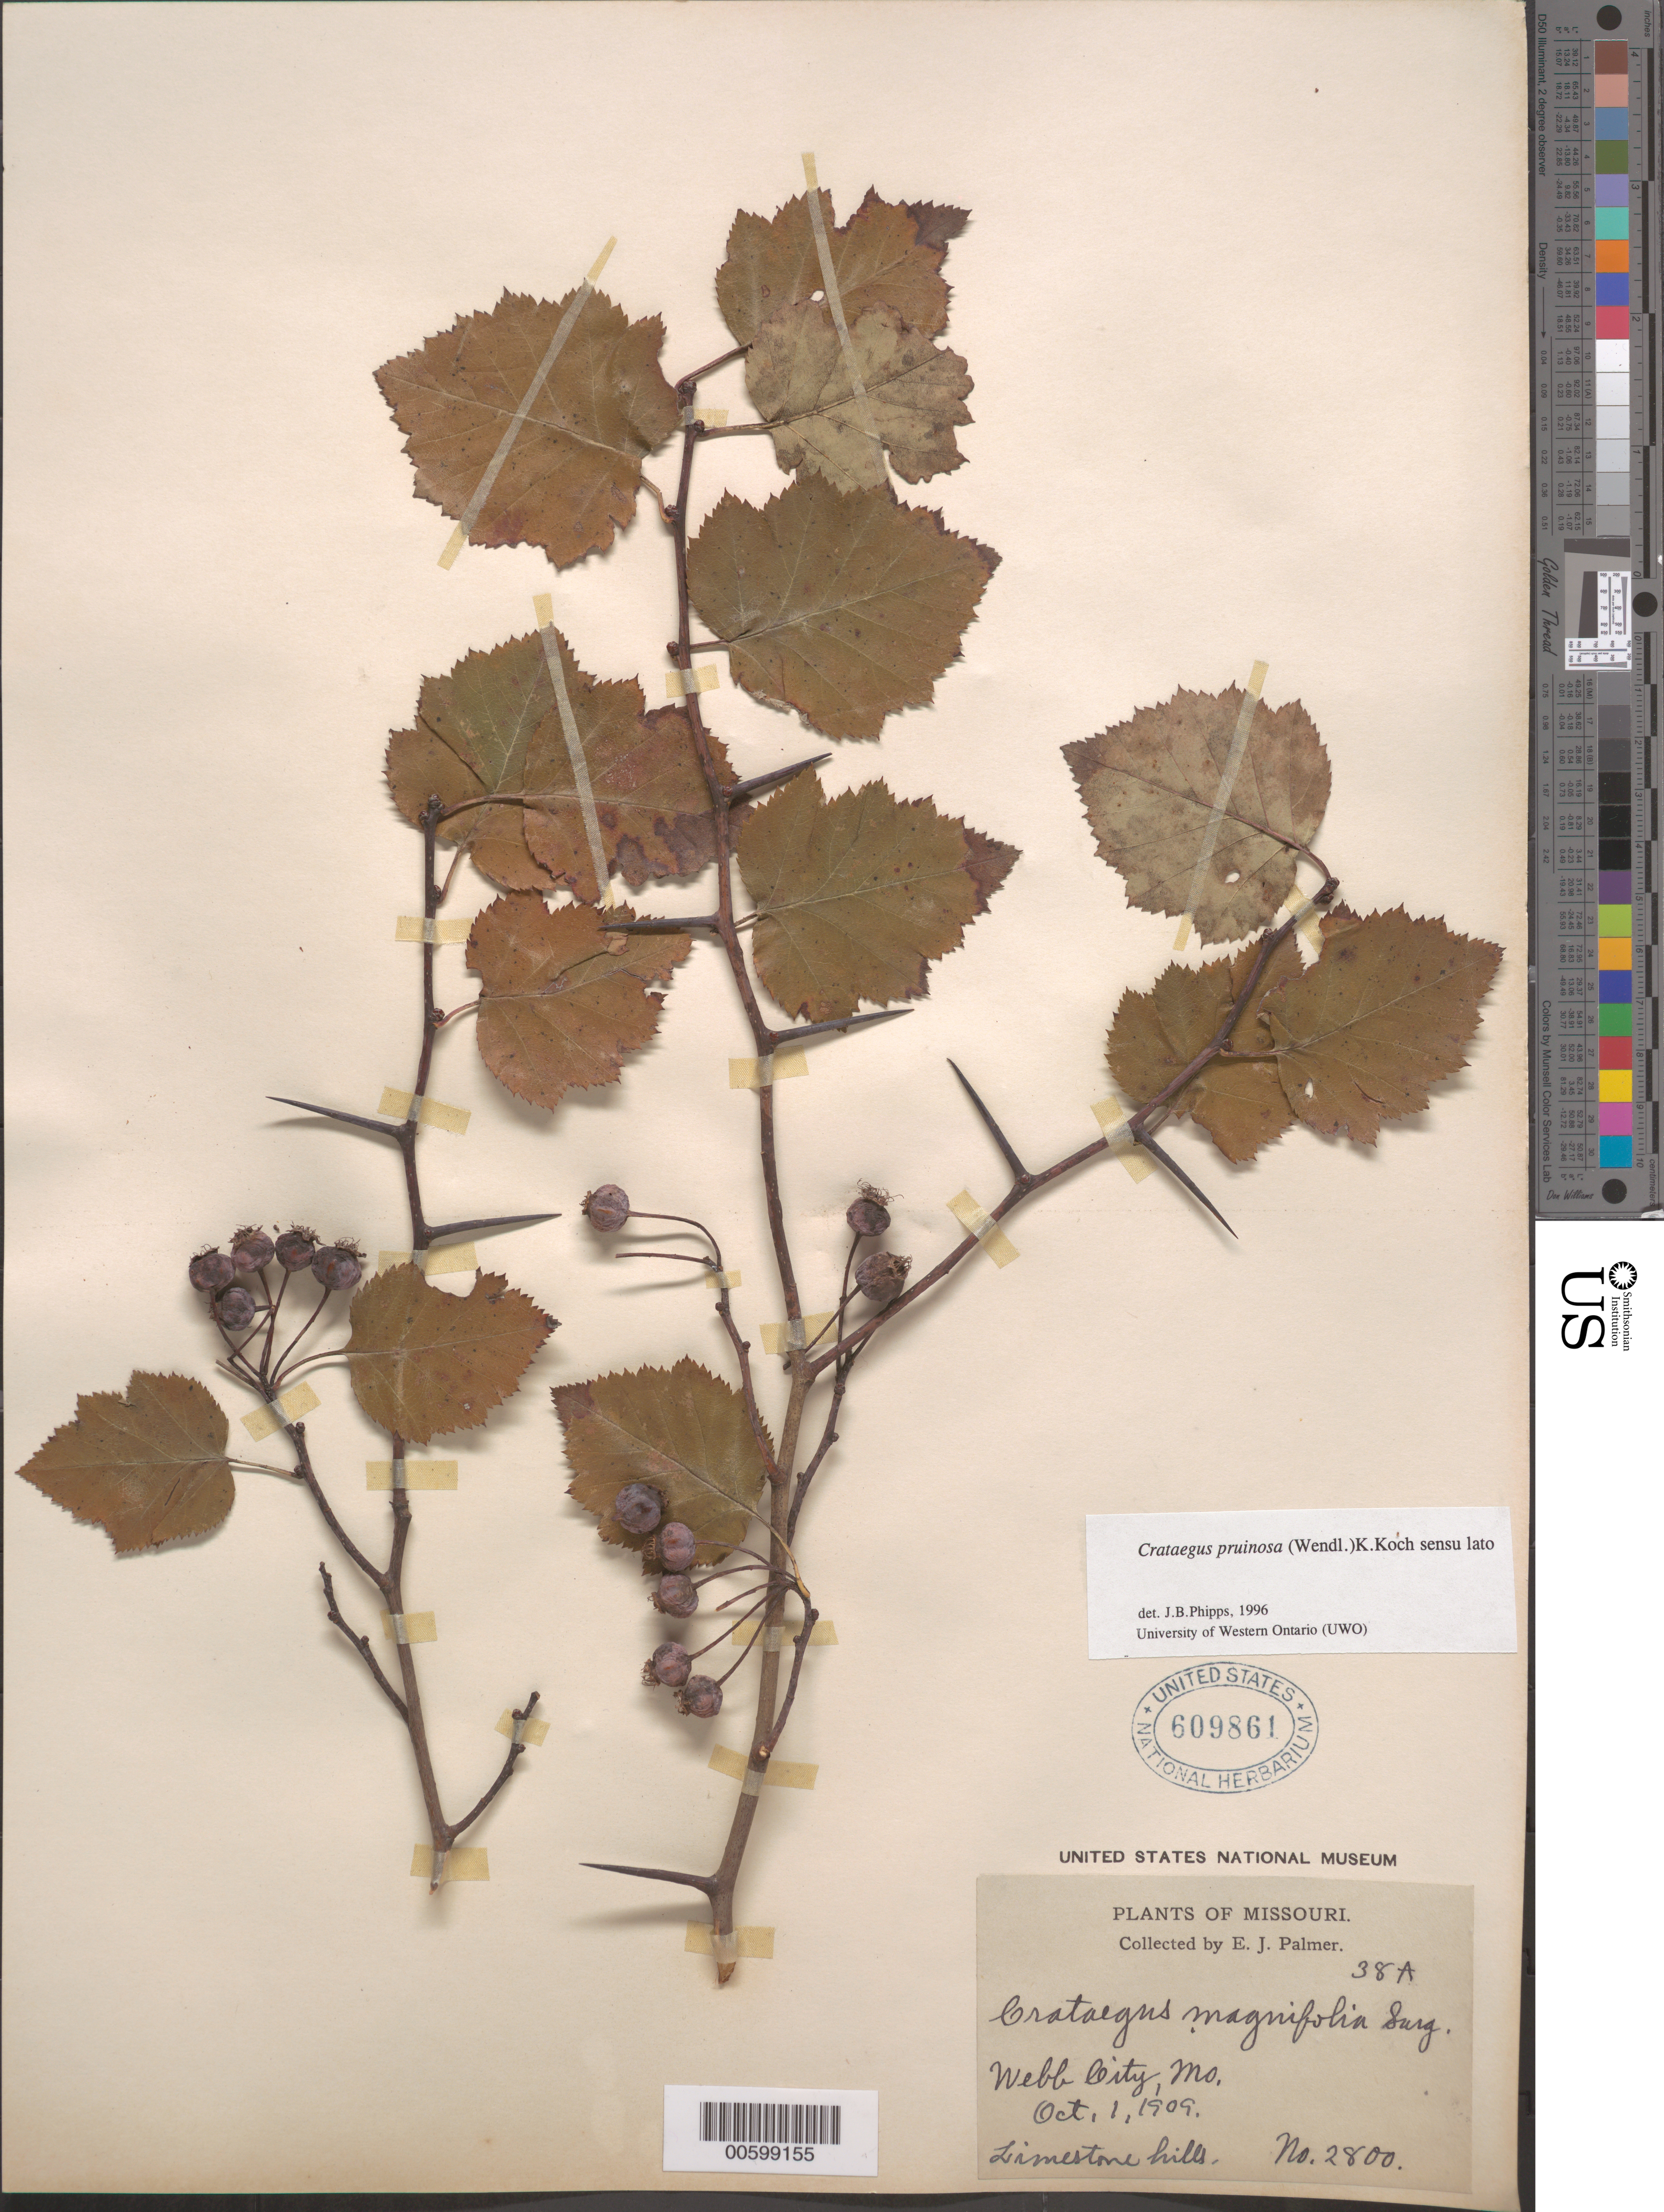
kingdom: Plantae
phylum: Tracheophyta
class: Magnoliopsida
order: Rosales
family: Rosaceae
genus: Crataegus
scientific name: Crataegus pruinosa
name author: (H.L. Wendl.) K. Koch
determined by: Phipps, James B., (UWO), University of Western Ontario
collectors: E. J. Palmer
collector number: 2800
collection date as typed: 01 Oct 1909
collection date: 1909-10-01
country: United States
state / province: Missouri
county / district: Jasper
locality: Webb City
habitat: Limestone hills.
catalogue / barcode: US 609861